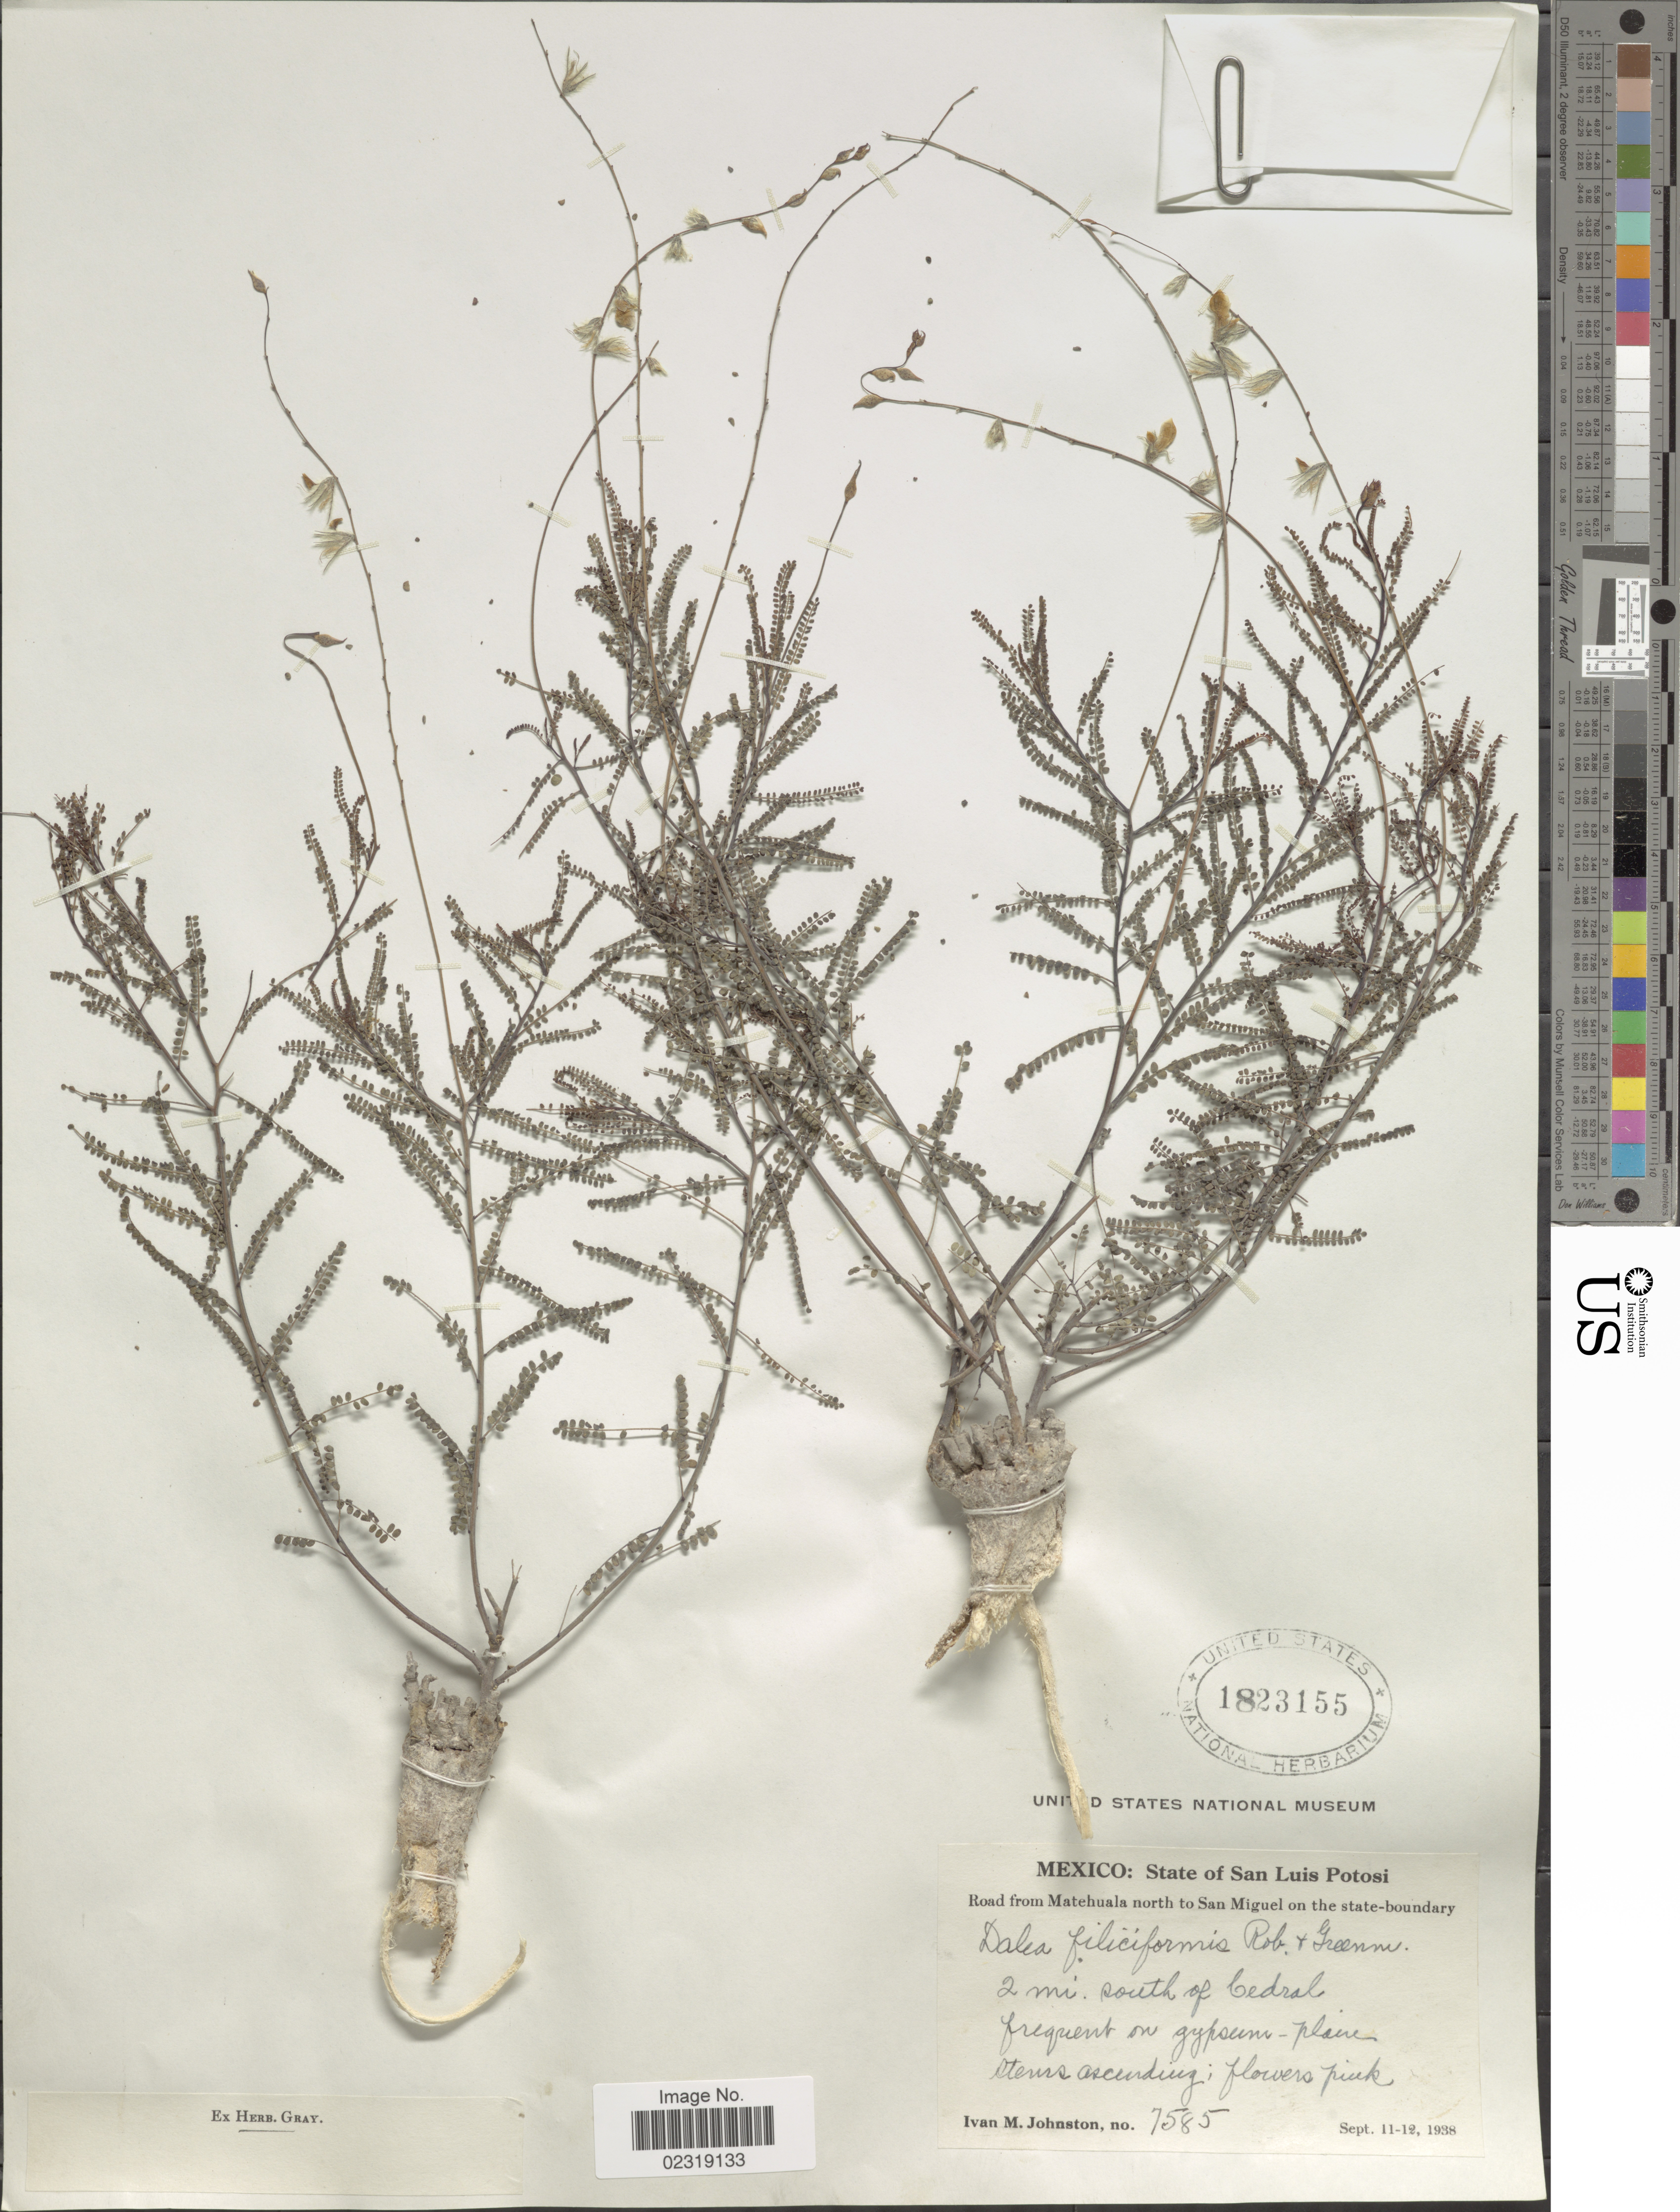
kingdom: Plantae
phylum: Tracheophyta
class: Magnoliopsida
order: Fabales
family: Fabaceae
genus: Dalea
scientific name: Dalea filiciformis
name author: B.L. Rob. & Greenm.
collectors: I.M. Johnston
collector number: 7585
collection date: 1938-09-11/1938-09-12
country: Mexico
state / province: San Luis Potosí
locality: State of San Luis Potosi, 2 mi south of Cedral.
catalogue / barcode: US 1823155